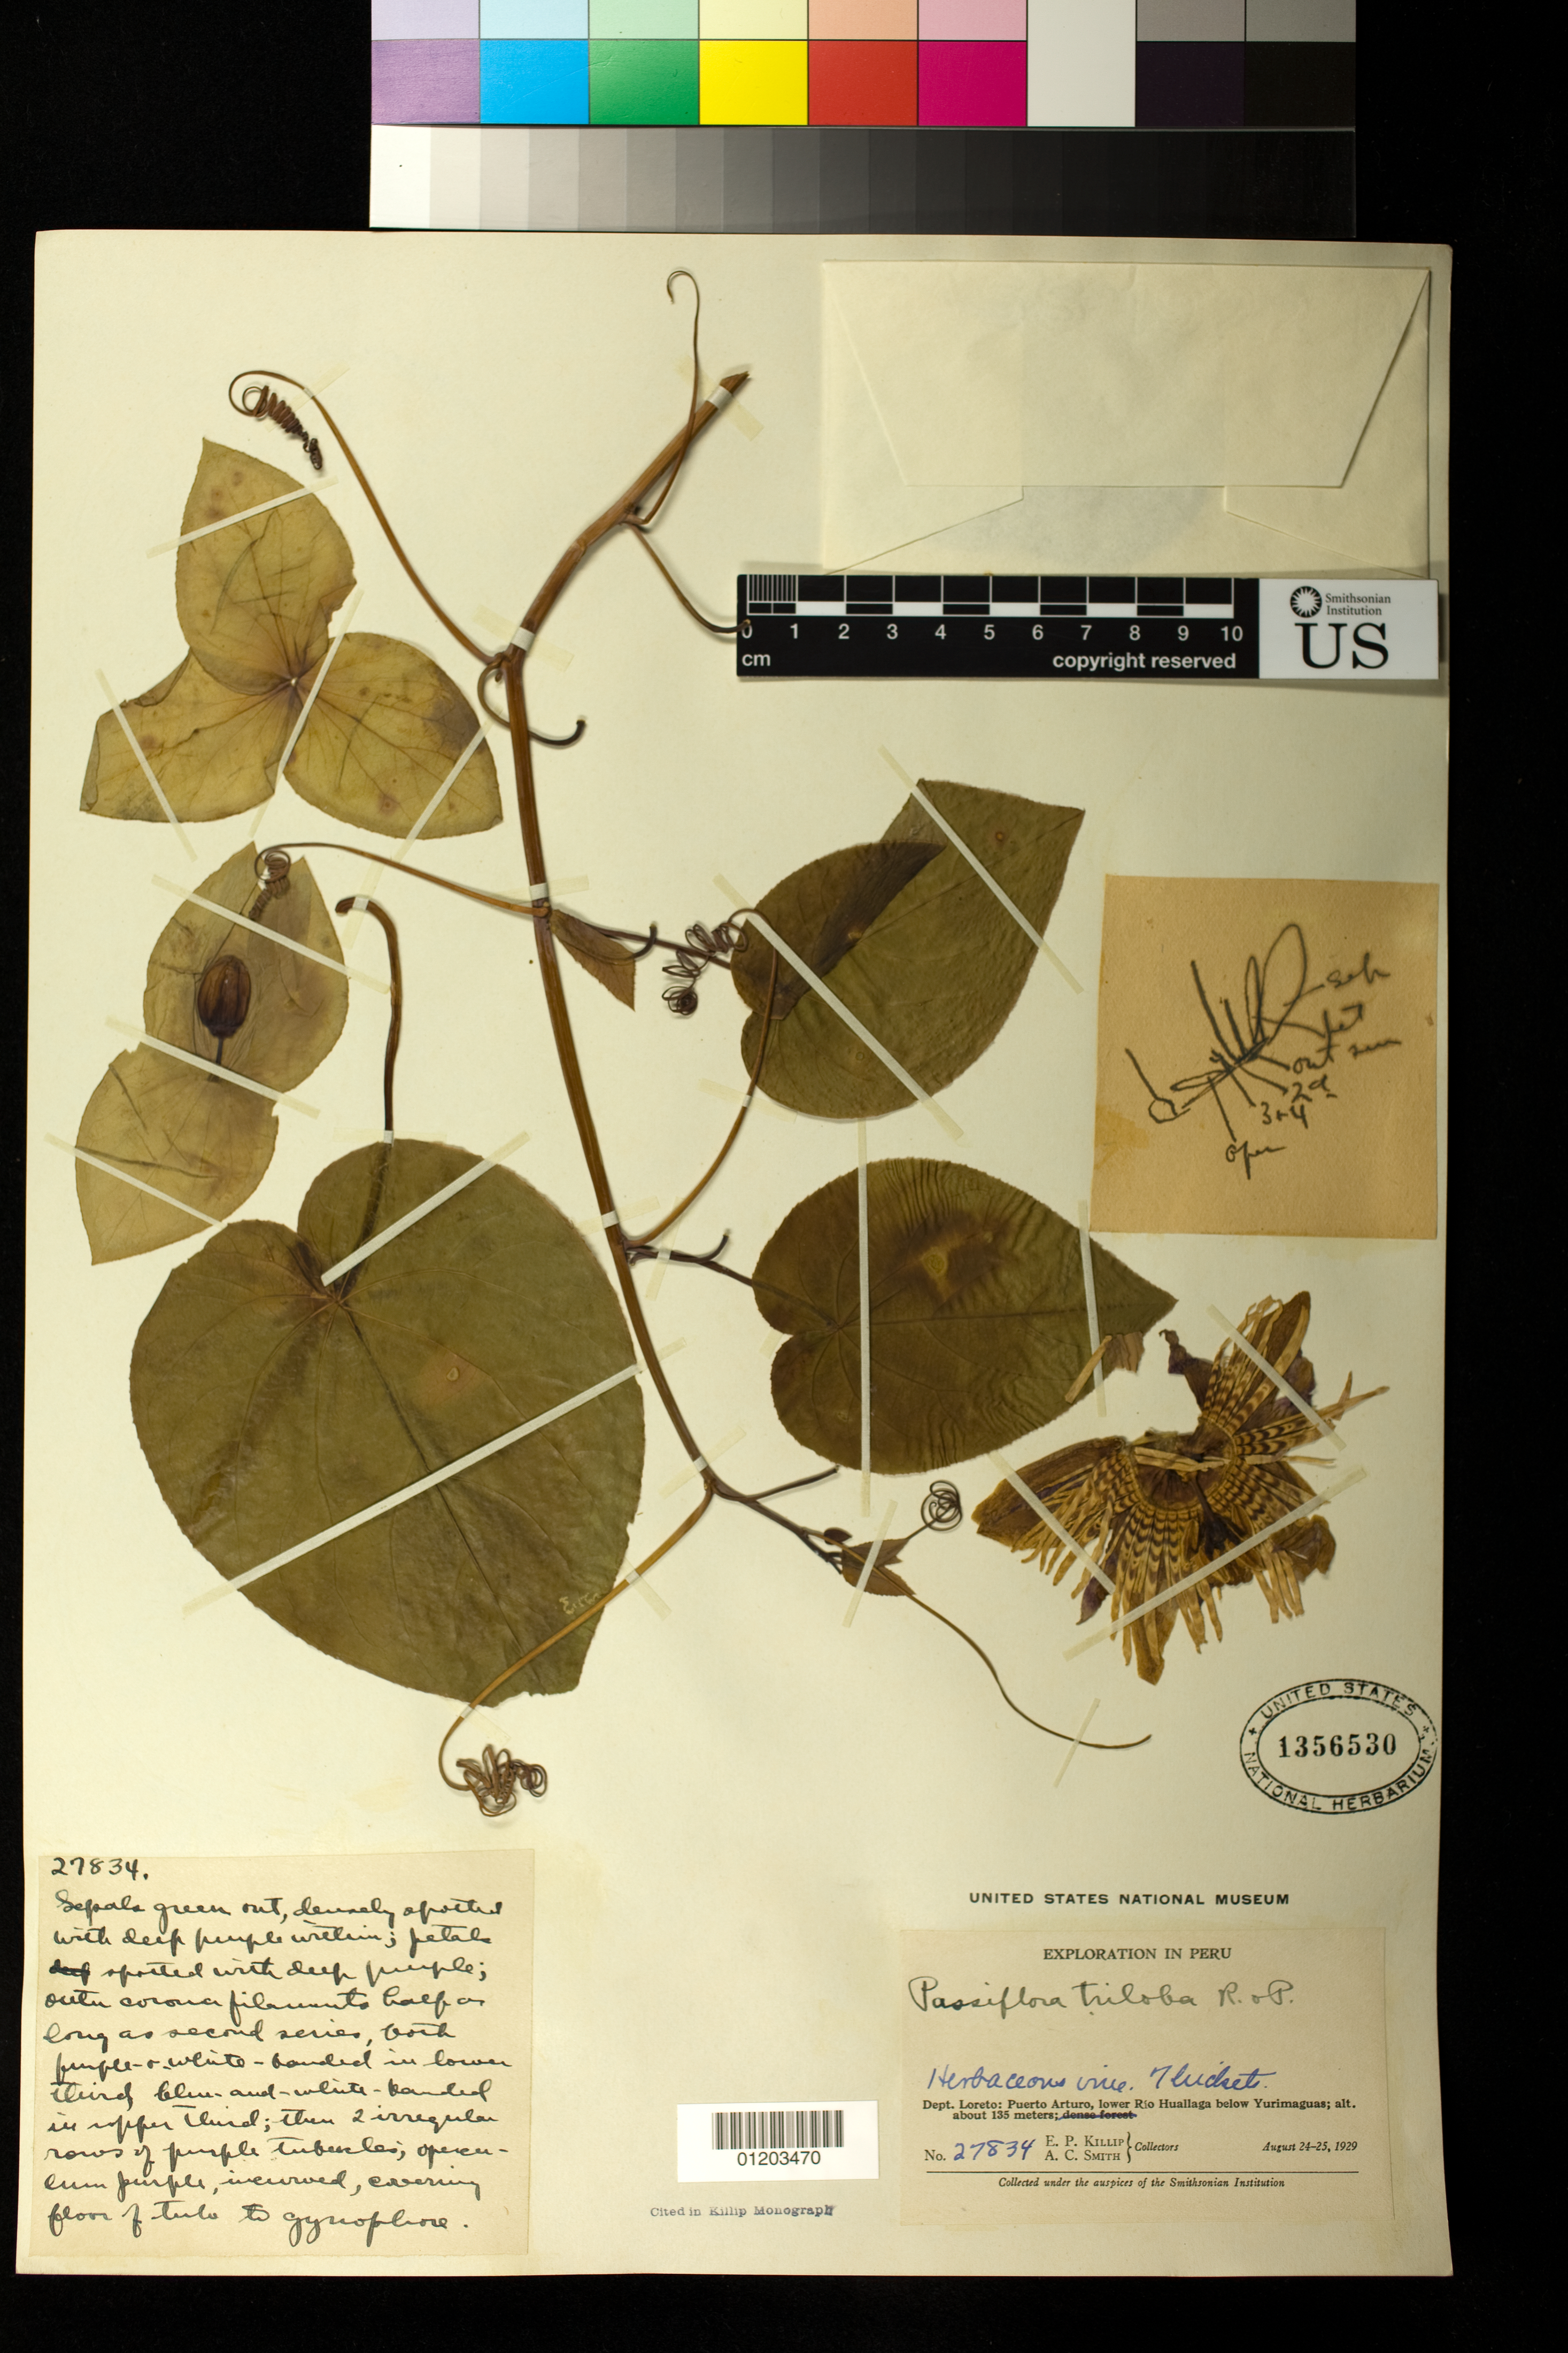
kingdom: Plantae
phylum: Tracheophyta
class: Magnoliopsida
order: Malpighiales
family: Passifloraceae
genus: Passiflora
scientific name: Passiflora triloba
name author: Ruiz & Pav. ex DC.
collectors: E. P. Killip & A. C. Smith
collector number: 27834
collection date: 1929-08-24/1929-08-25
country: Peru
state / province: Loreto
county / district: Alto Amazonas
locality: Lower Rio Huallaga below Yurimaguas, Puerto Arturo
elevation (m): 135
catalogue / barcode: US 1356530